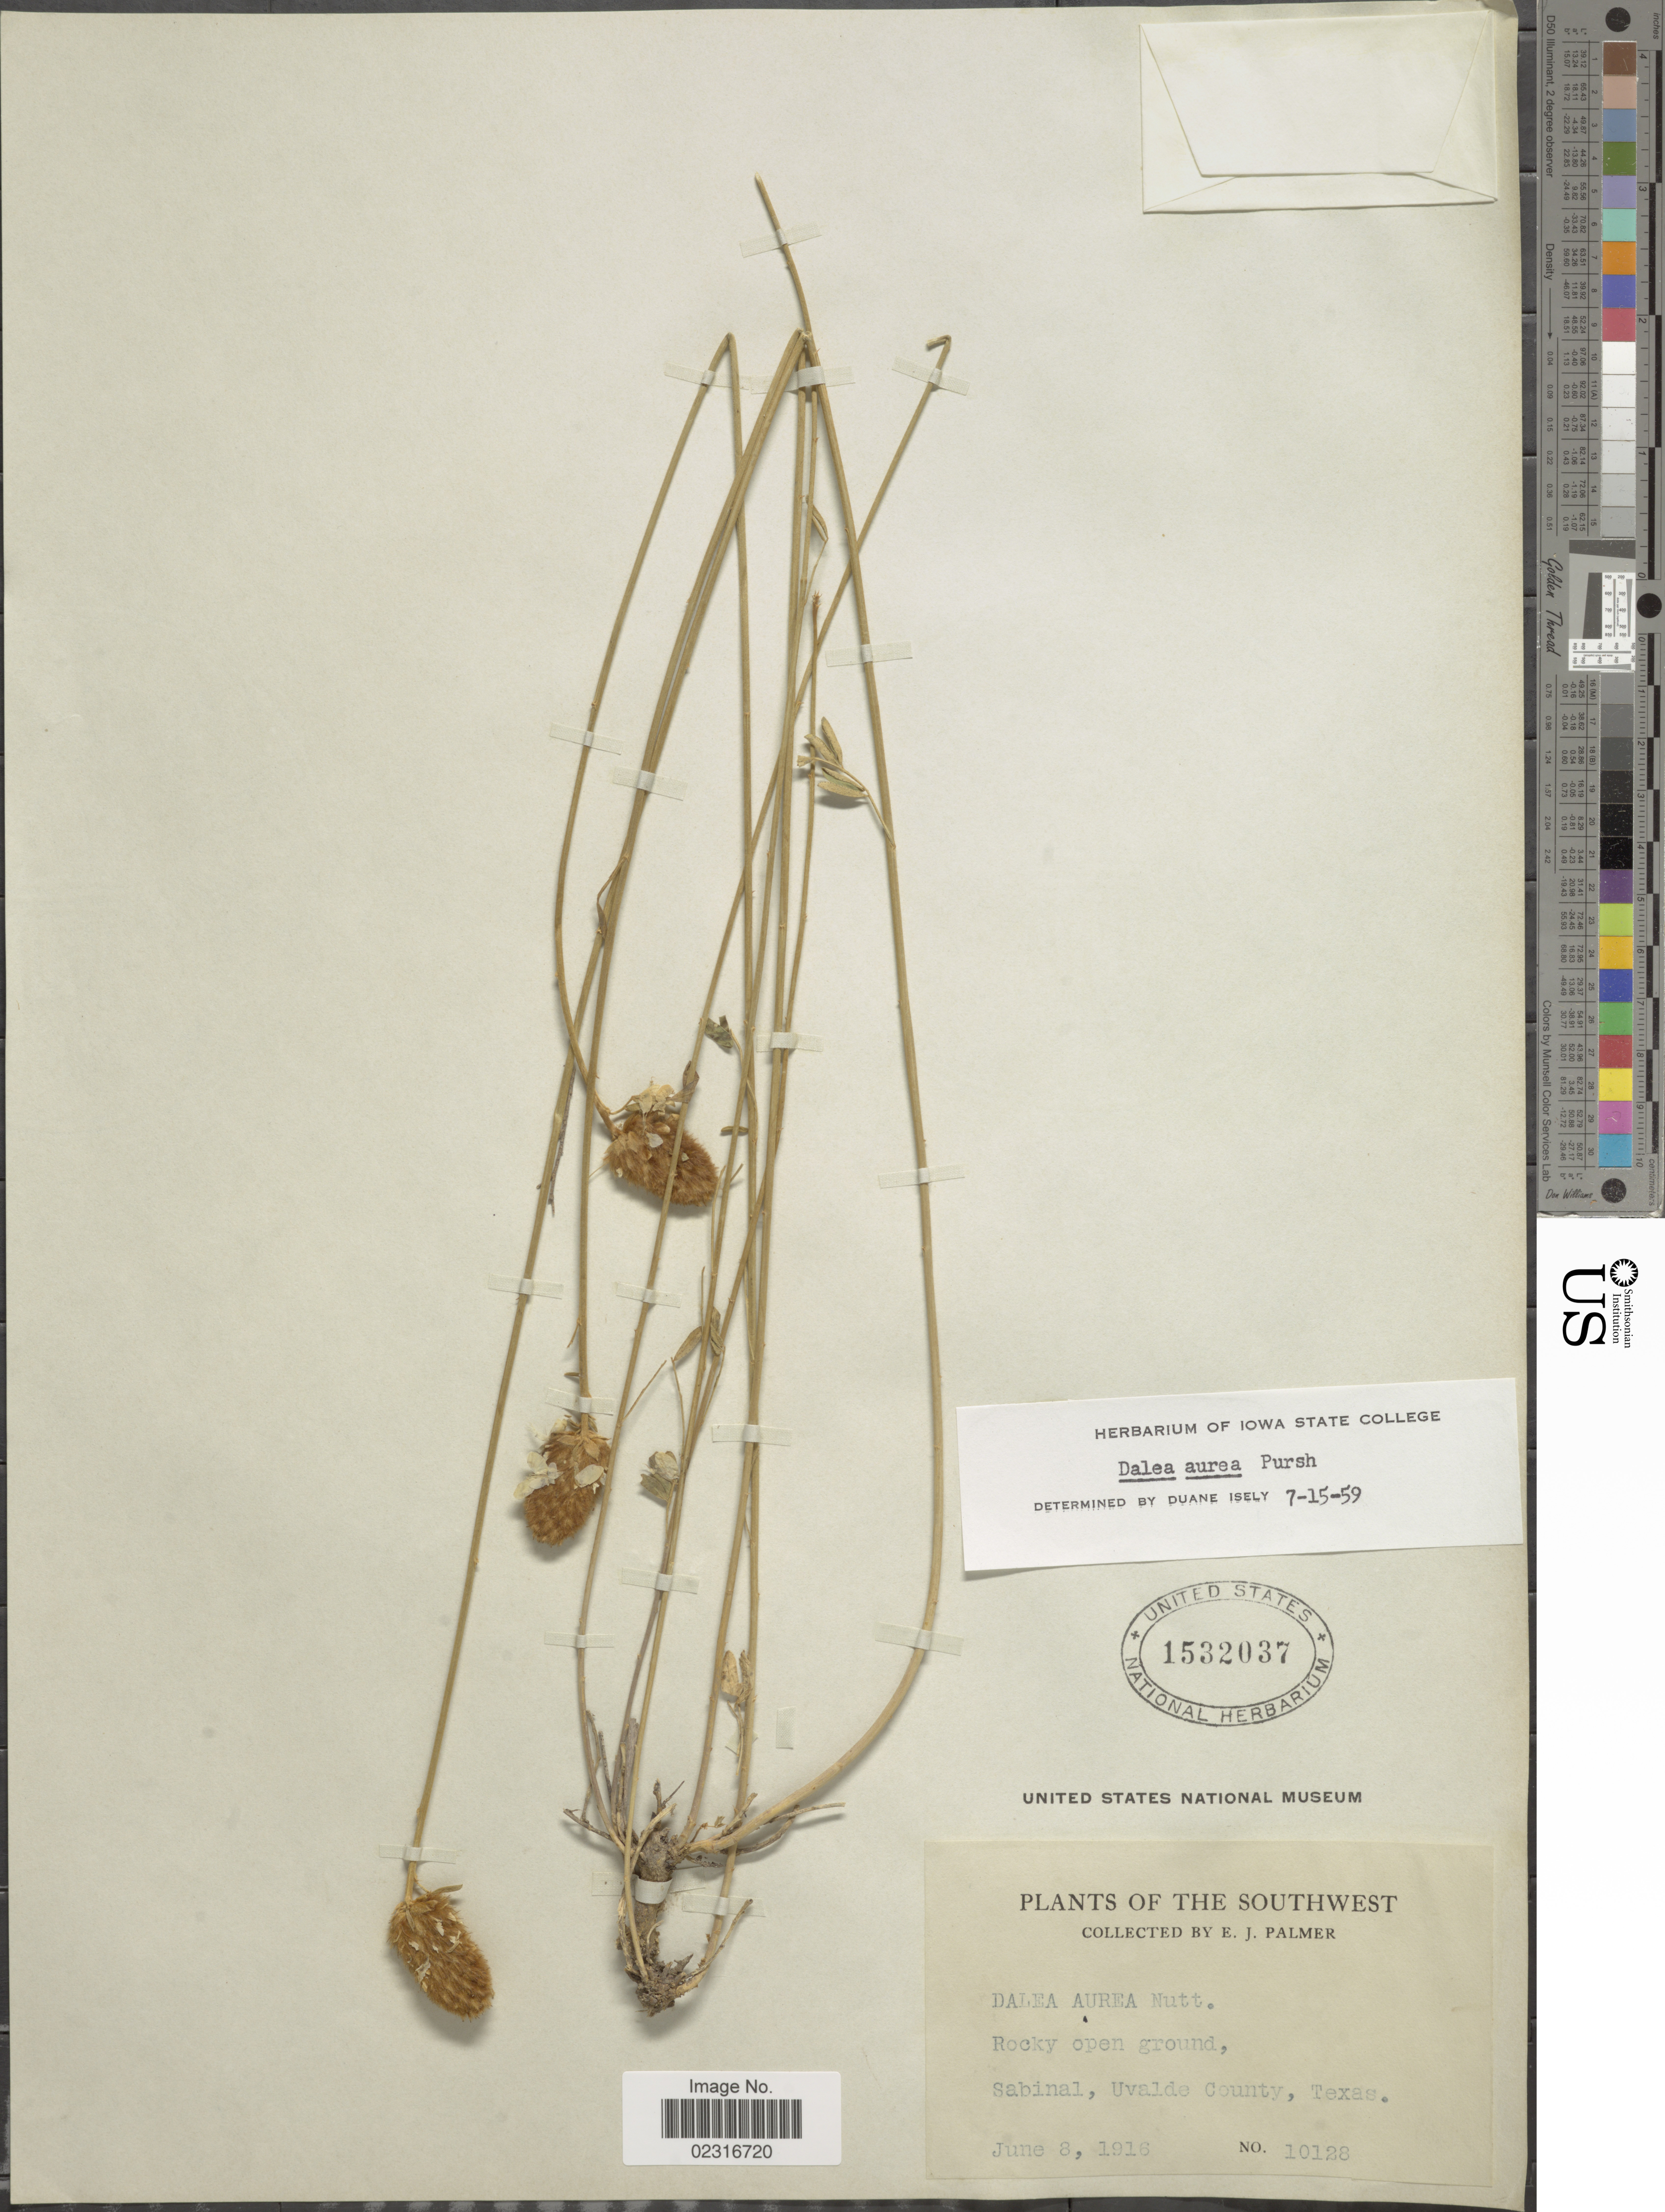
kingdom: Plantae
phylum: Tracheophyta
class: Magnoliopsida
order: Fabales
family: Fabaceae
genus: Dalea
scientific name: Dalea aurea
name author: Nutt. ex Pursh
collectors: E. J. Palmer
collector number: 10128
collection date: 1916-06-08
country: United States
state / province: Texas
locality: The southwest. Sabinal, Uvalde County.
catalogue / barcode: US 1532037